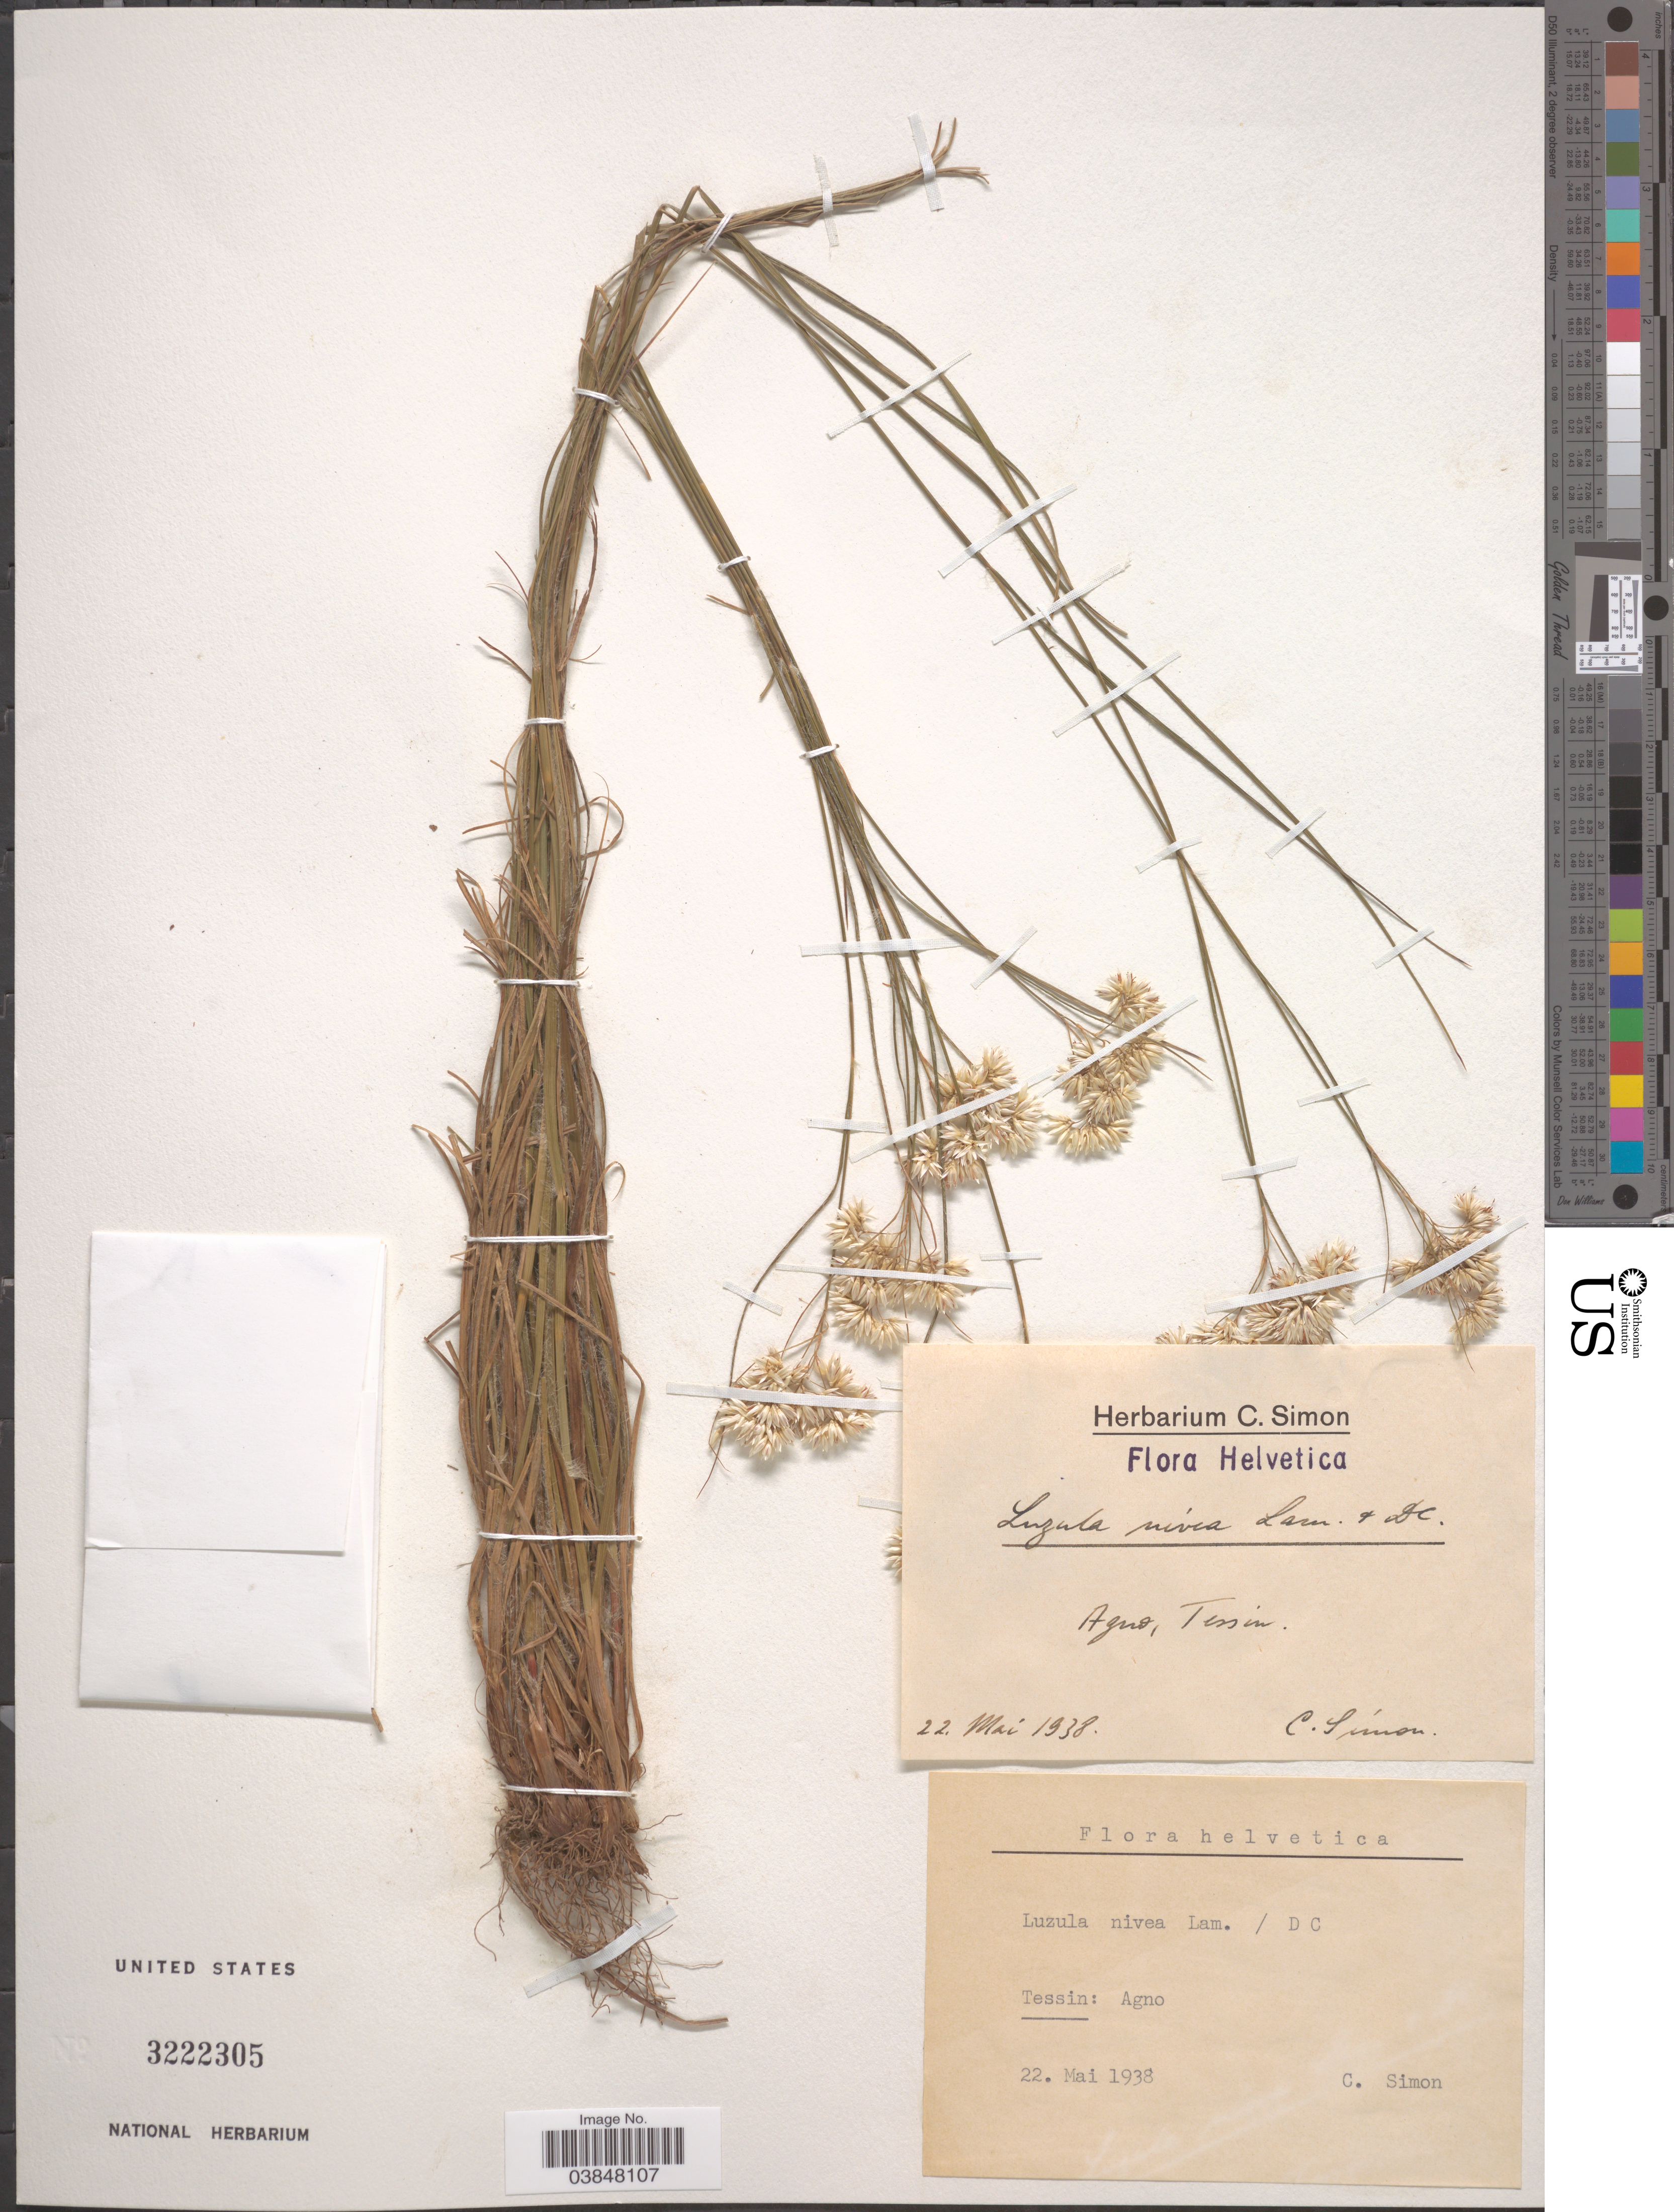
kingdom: Plantae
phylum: Tracheophyta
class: Liliopsida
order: Poales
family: Juncaceae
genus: Luzula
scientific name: Luzula nivea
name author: (L.) DC.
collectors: C. Simon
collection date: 1938-05-22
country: Switzerland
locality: Helvetica. Agno, Tessin.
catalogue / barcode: US 3222305